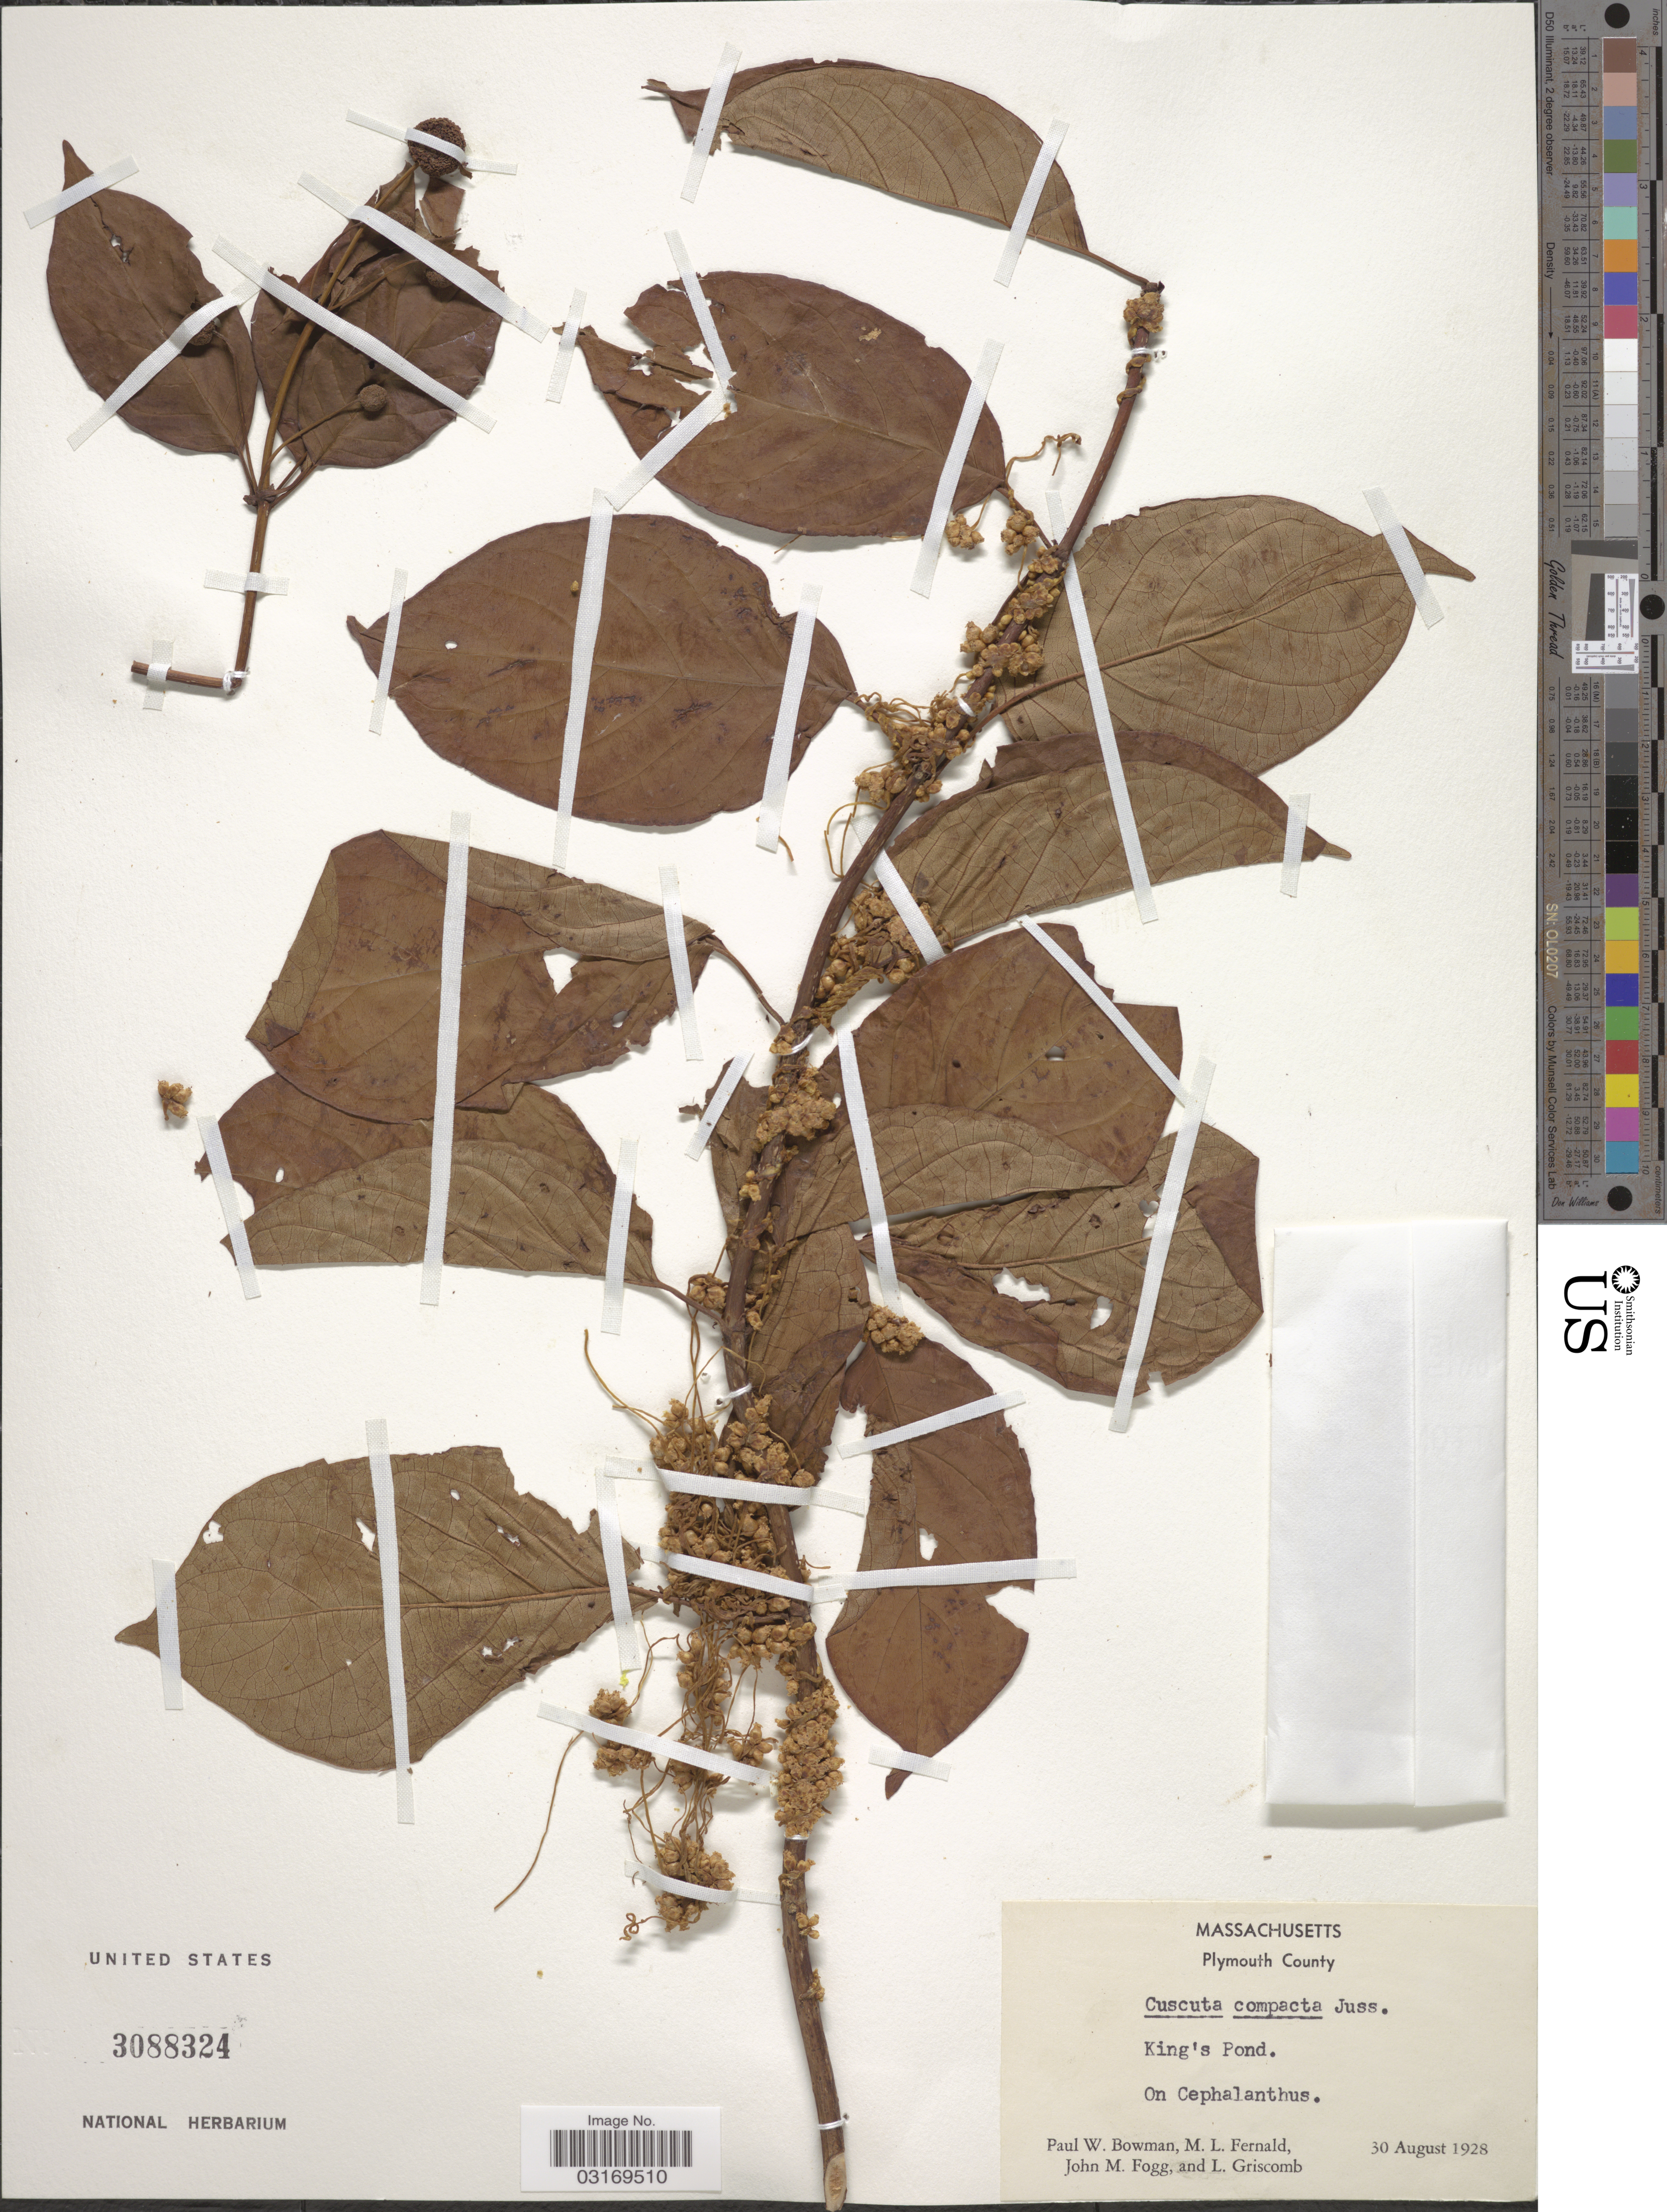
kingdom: Plantae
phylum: Tracheophyta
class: Magnoliopsida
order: Solanales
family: Convolvulaceae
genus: Cuscuta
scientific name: Cuscuta compacta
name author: Juss. ex Choisy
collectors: P. Bowman, M. L. Fernald, J. Fogg & L. Griscomb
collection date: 1928-08-30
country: United States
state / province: Massachusetts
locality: Plymouth County. King's Pond. On Cephalanthus.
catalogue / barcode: US 3088324